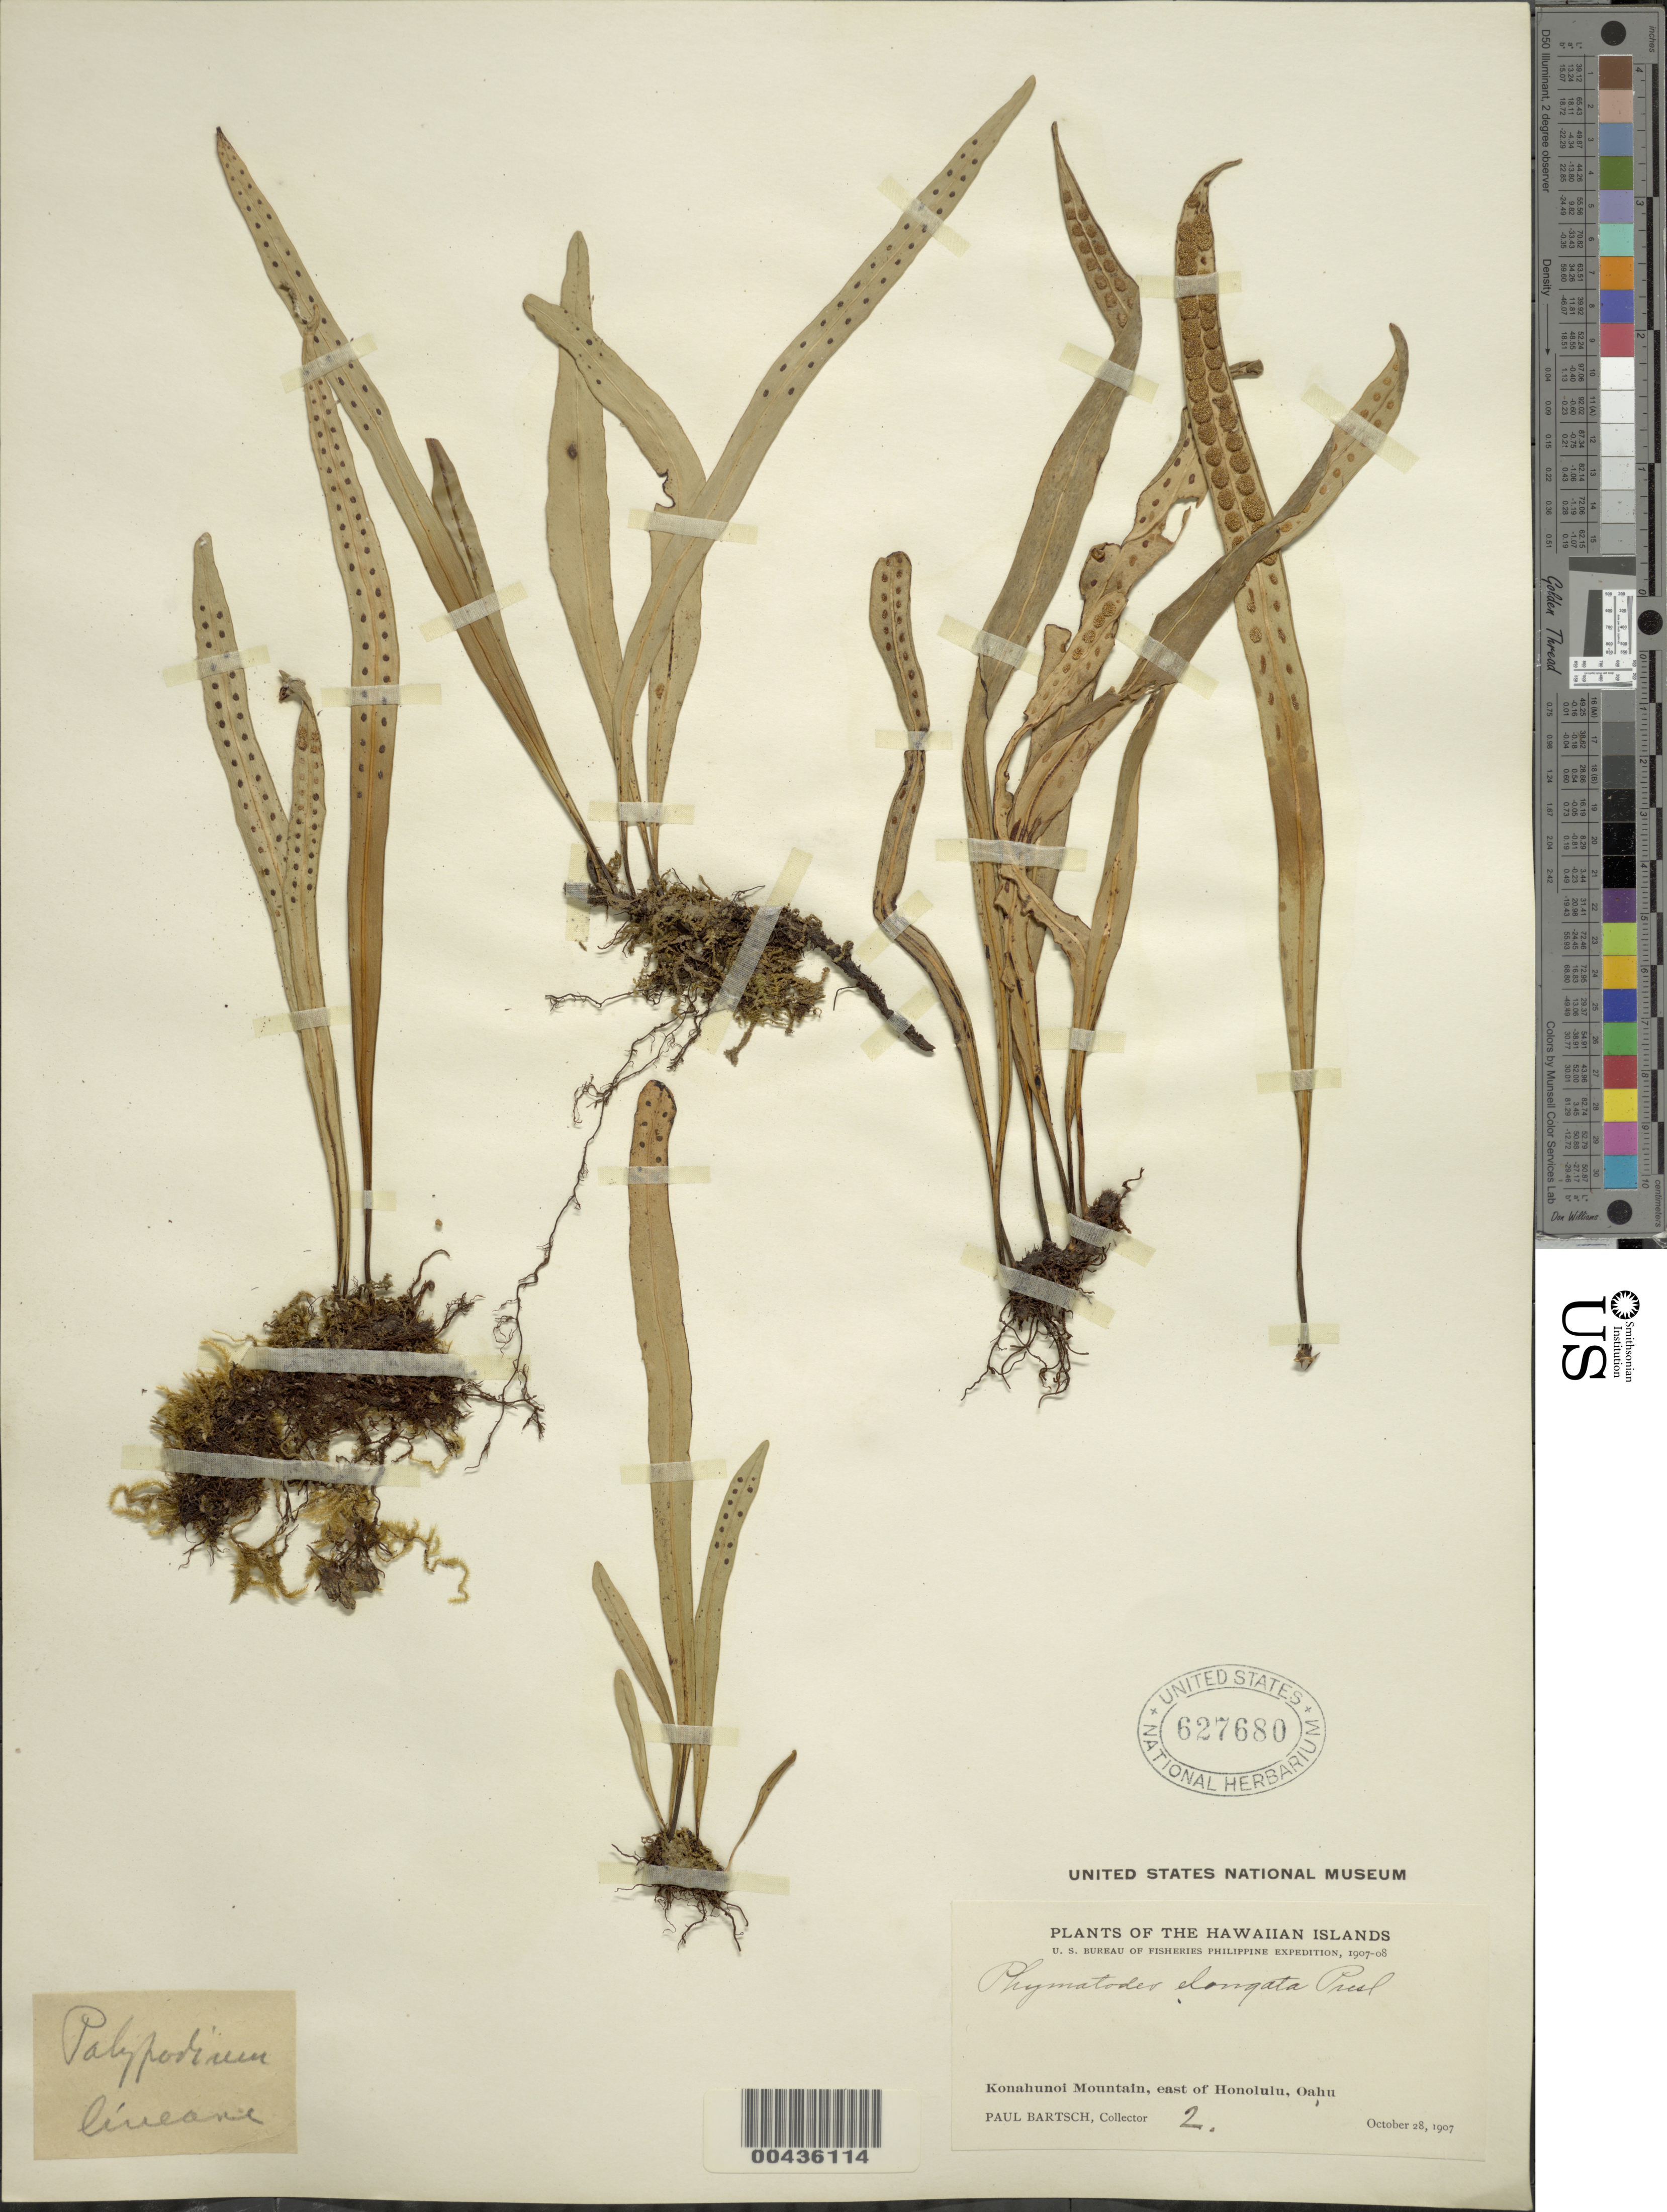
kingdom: Plantae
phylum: Tracheophyta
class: Polypodiopsida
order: Polypodiales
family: Polypodiaceae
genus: Lepisorus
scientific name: Lepisorus thunbergianus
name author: (Kaulf.) Ching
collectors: P. Bartsch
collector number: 2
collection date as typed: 28 Oct 1907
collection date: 1907-10-28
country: United States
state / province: Hawaii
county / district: Honolulu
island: Oahu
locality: Konahunoi Mt., E of Honolulu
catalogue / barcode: US 627680